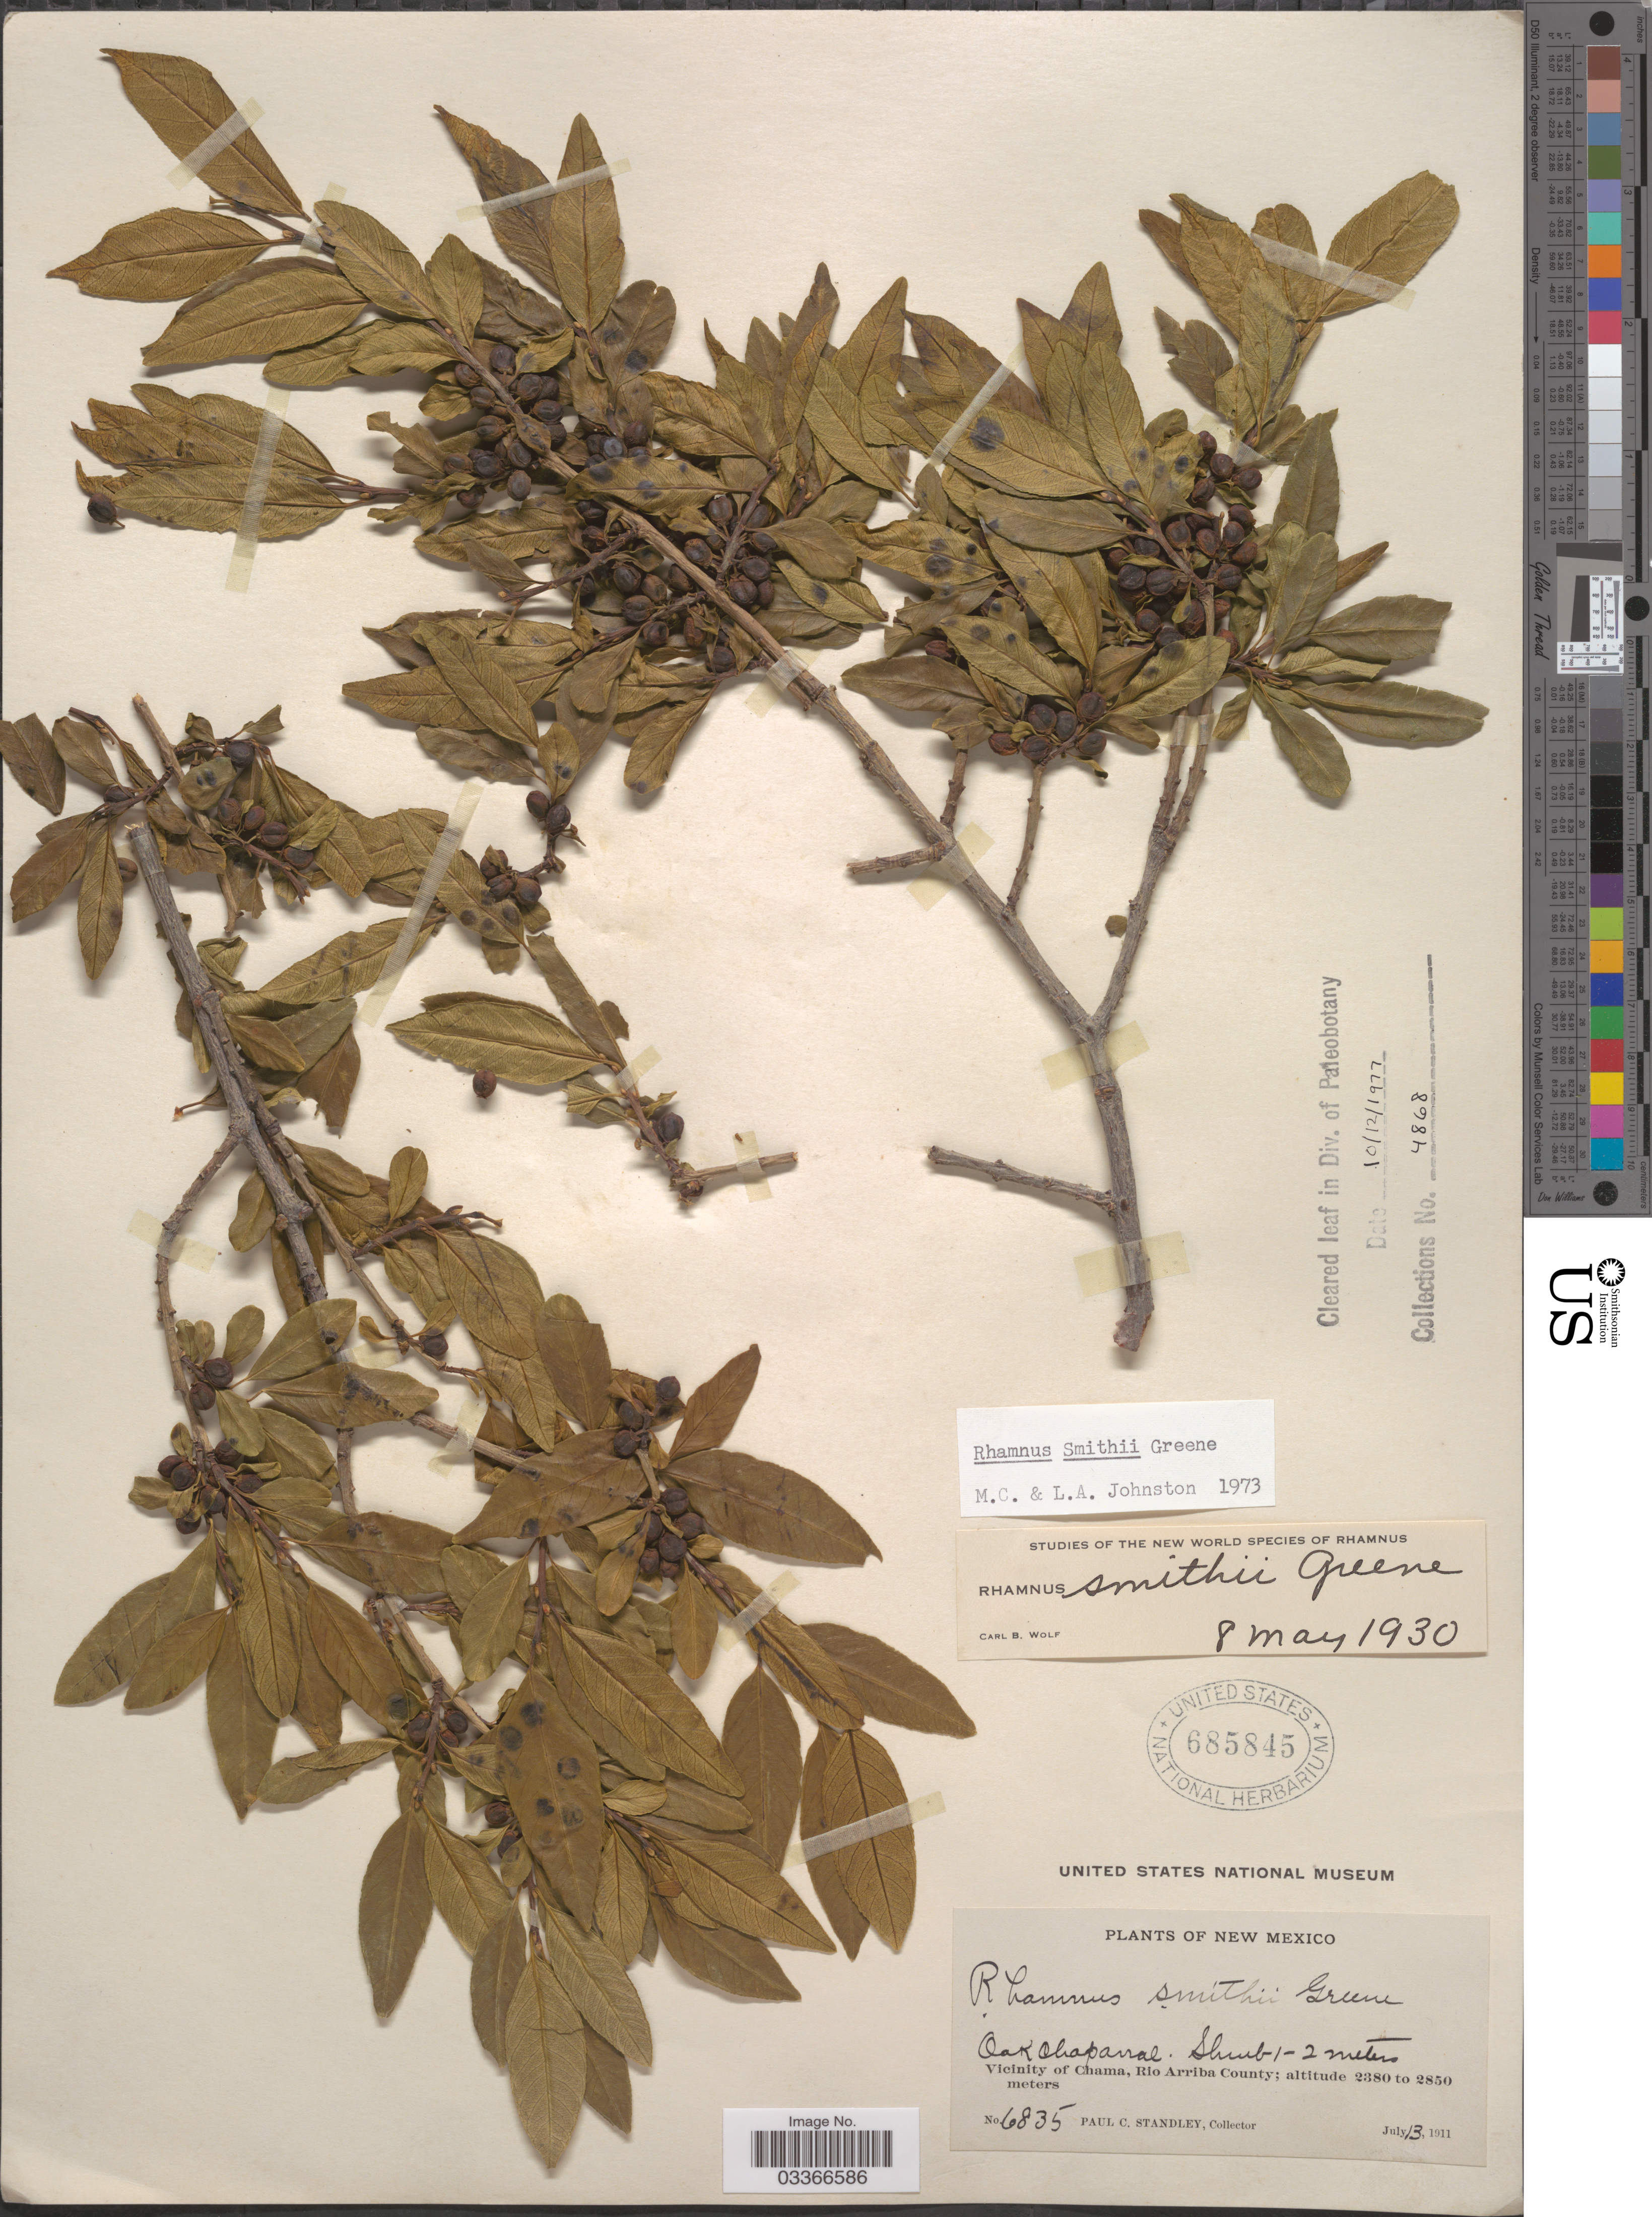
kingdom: Plantae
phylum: Tracheophyta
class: Magnoliopsida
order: Rosales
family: Rhamnaceae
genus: Rhamnus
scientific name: Rhamnus smithii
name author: Greene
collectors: P. C. Standley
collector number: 6835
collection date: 1911-07-13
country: United States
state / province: New Mexico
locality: Vicinity of Chama, Rio Arriba County.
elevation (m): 2380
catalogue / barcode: US 685845